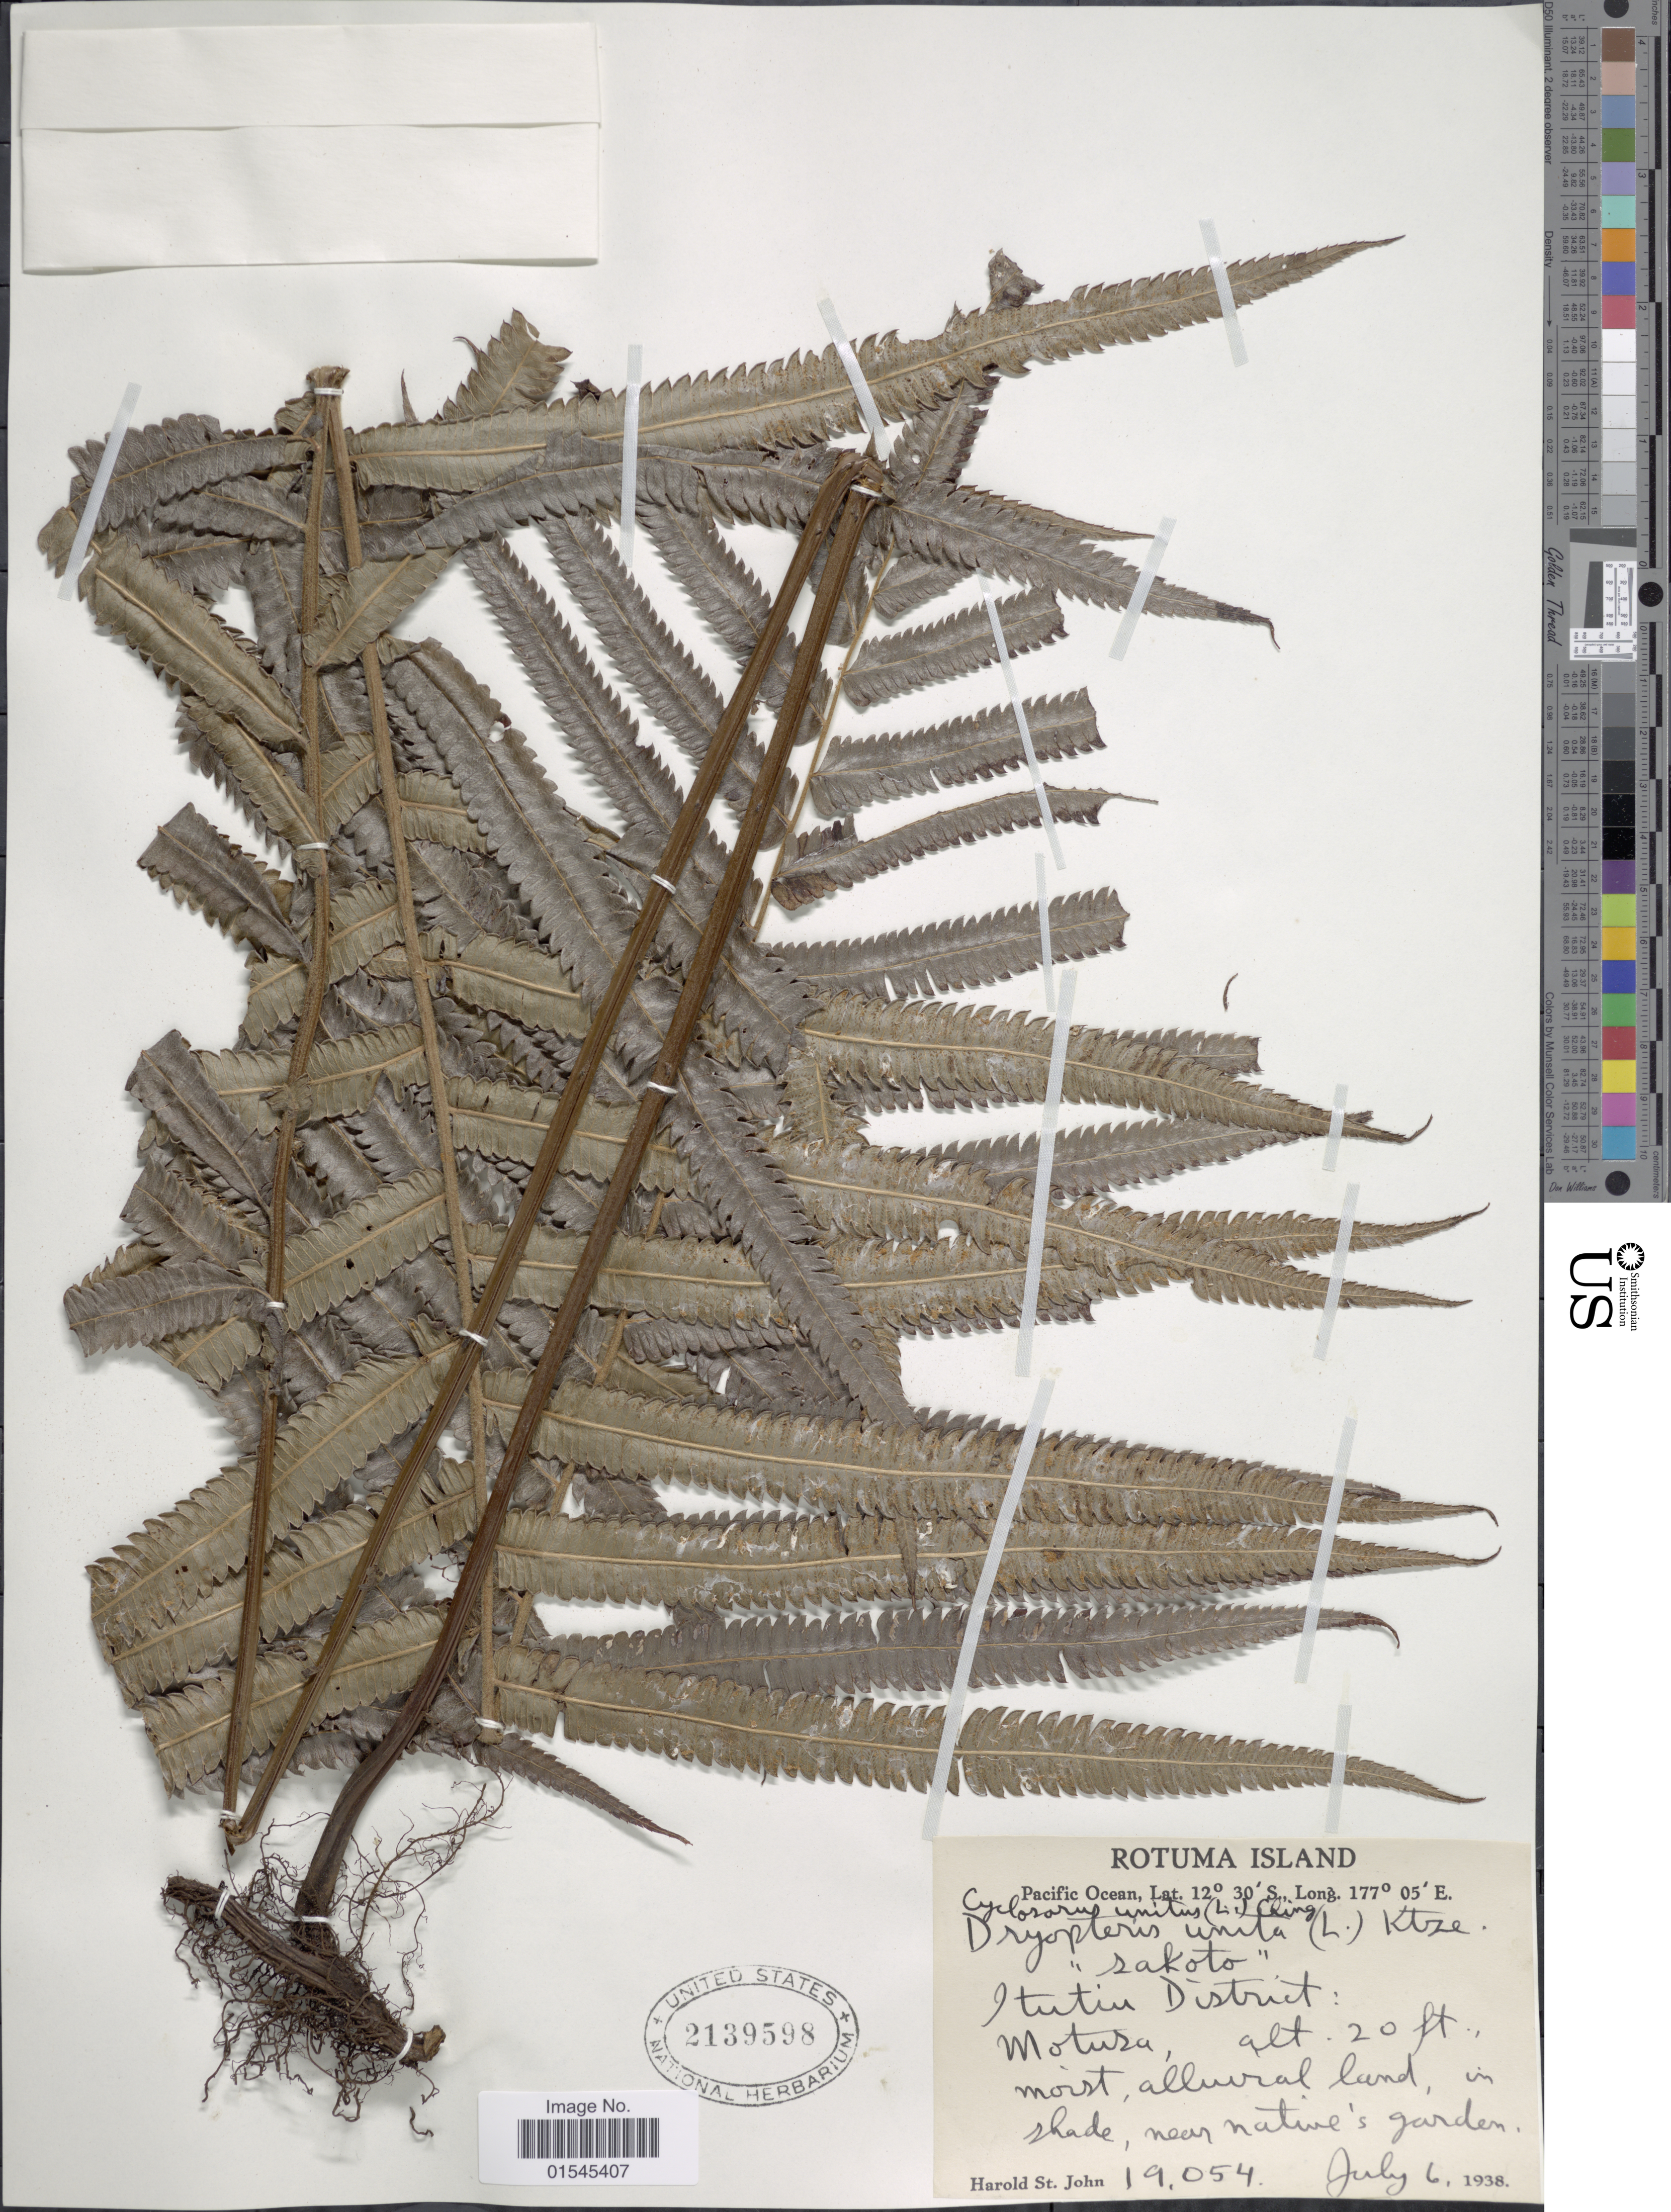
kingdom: Plantae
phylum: Tracheophyta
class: Polypodiopsida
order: Polypodiales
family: Thelypteridaceae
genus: Sphaerostephanos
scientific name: Sphaerostephanos unitus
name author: (L.) Holttum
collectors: H. St. John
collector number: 19054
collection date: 1938-07-06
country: Fiji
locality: Rotuma Island. Pacific Ocean. Sakoto, Itutiu District: Motuza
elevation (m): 6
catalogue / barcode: US 2139598